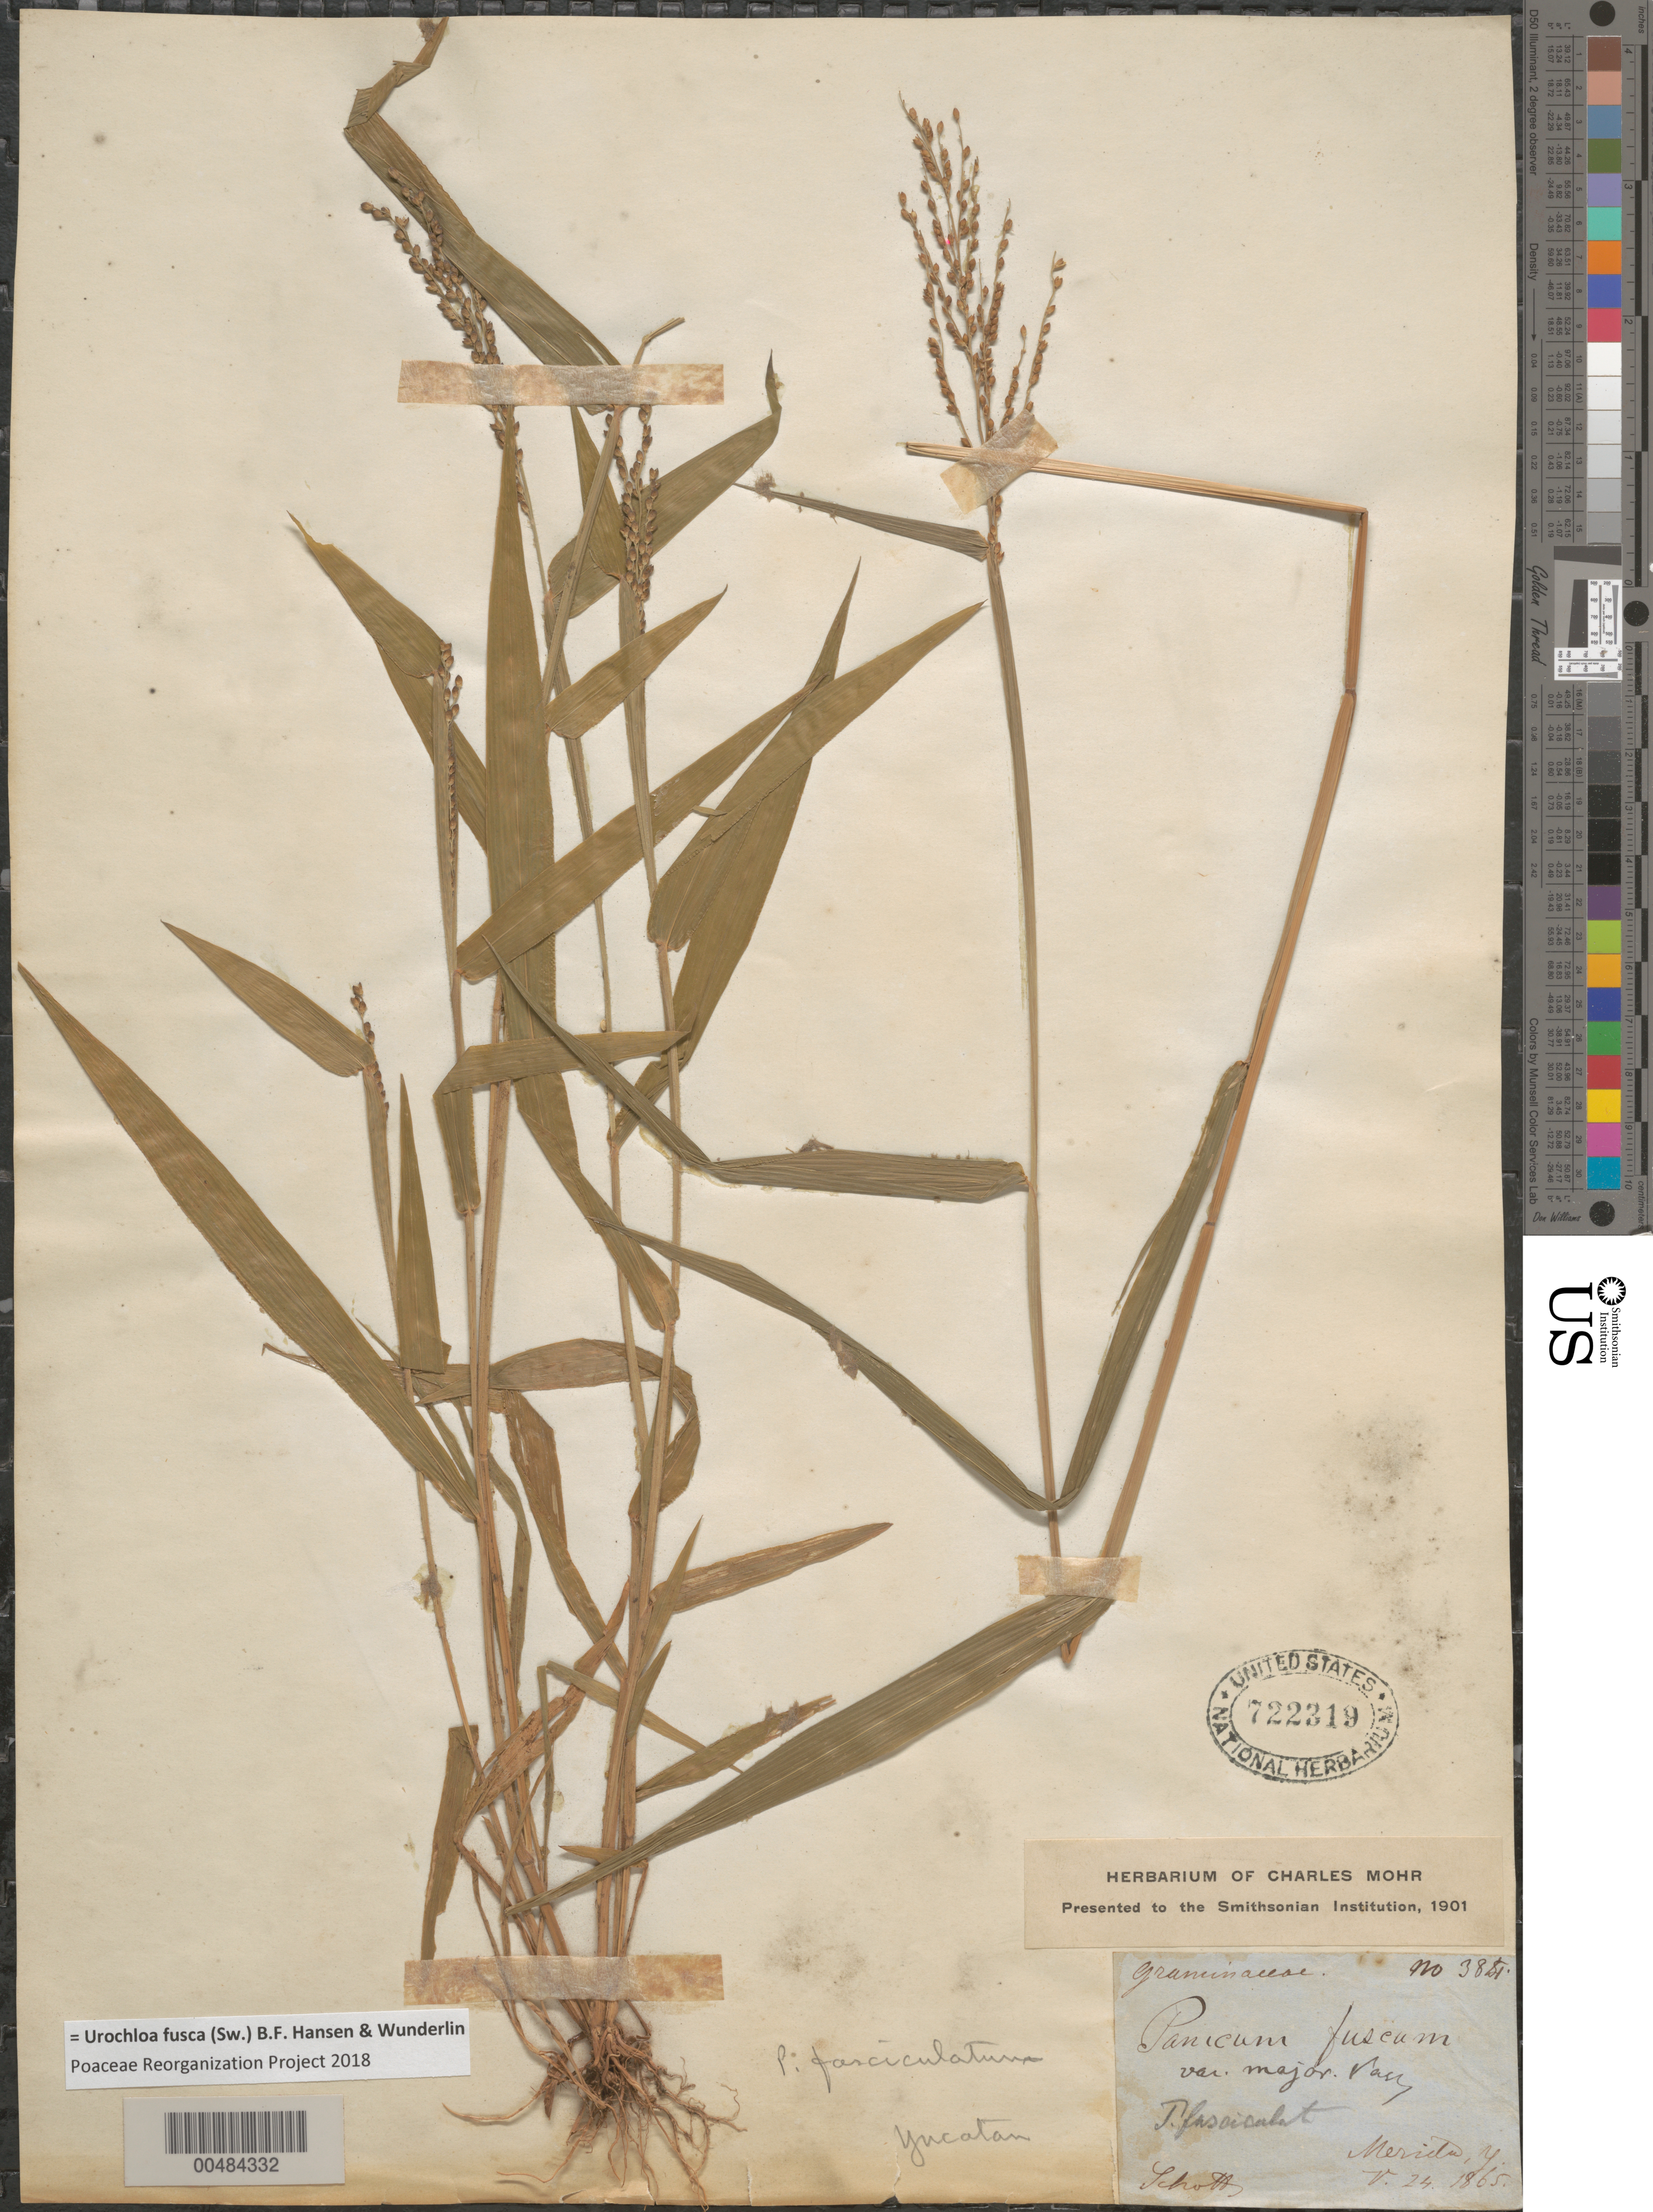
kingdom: Plantae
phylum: Tracheophyta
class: Liliopsida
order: Poales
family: Poaceae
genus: Brachiaria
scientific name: Brachiaria fasciculata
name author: (Sw.) Parodi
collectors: Schott, --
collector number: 384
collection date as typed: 24 May 1865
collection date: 1865-05-24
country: Mexico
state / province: Yucatan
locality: Merida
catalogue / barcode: US 722319